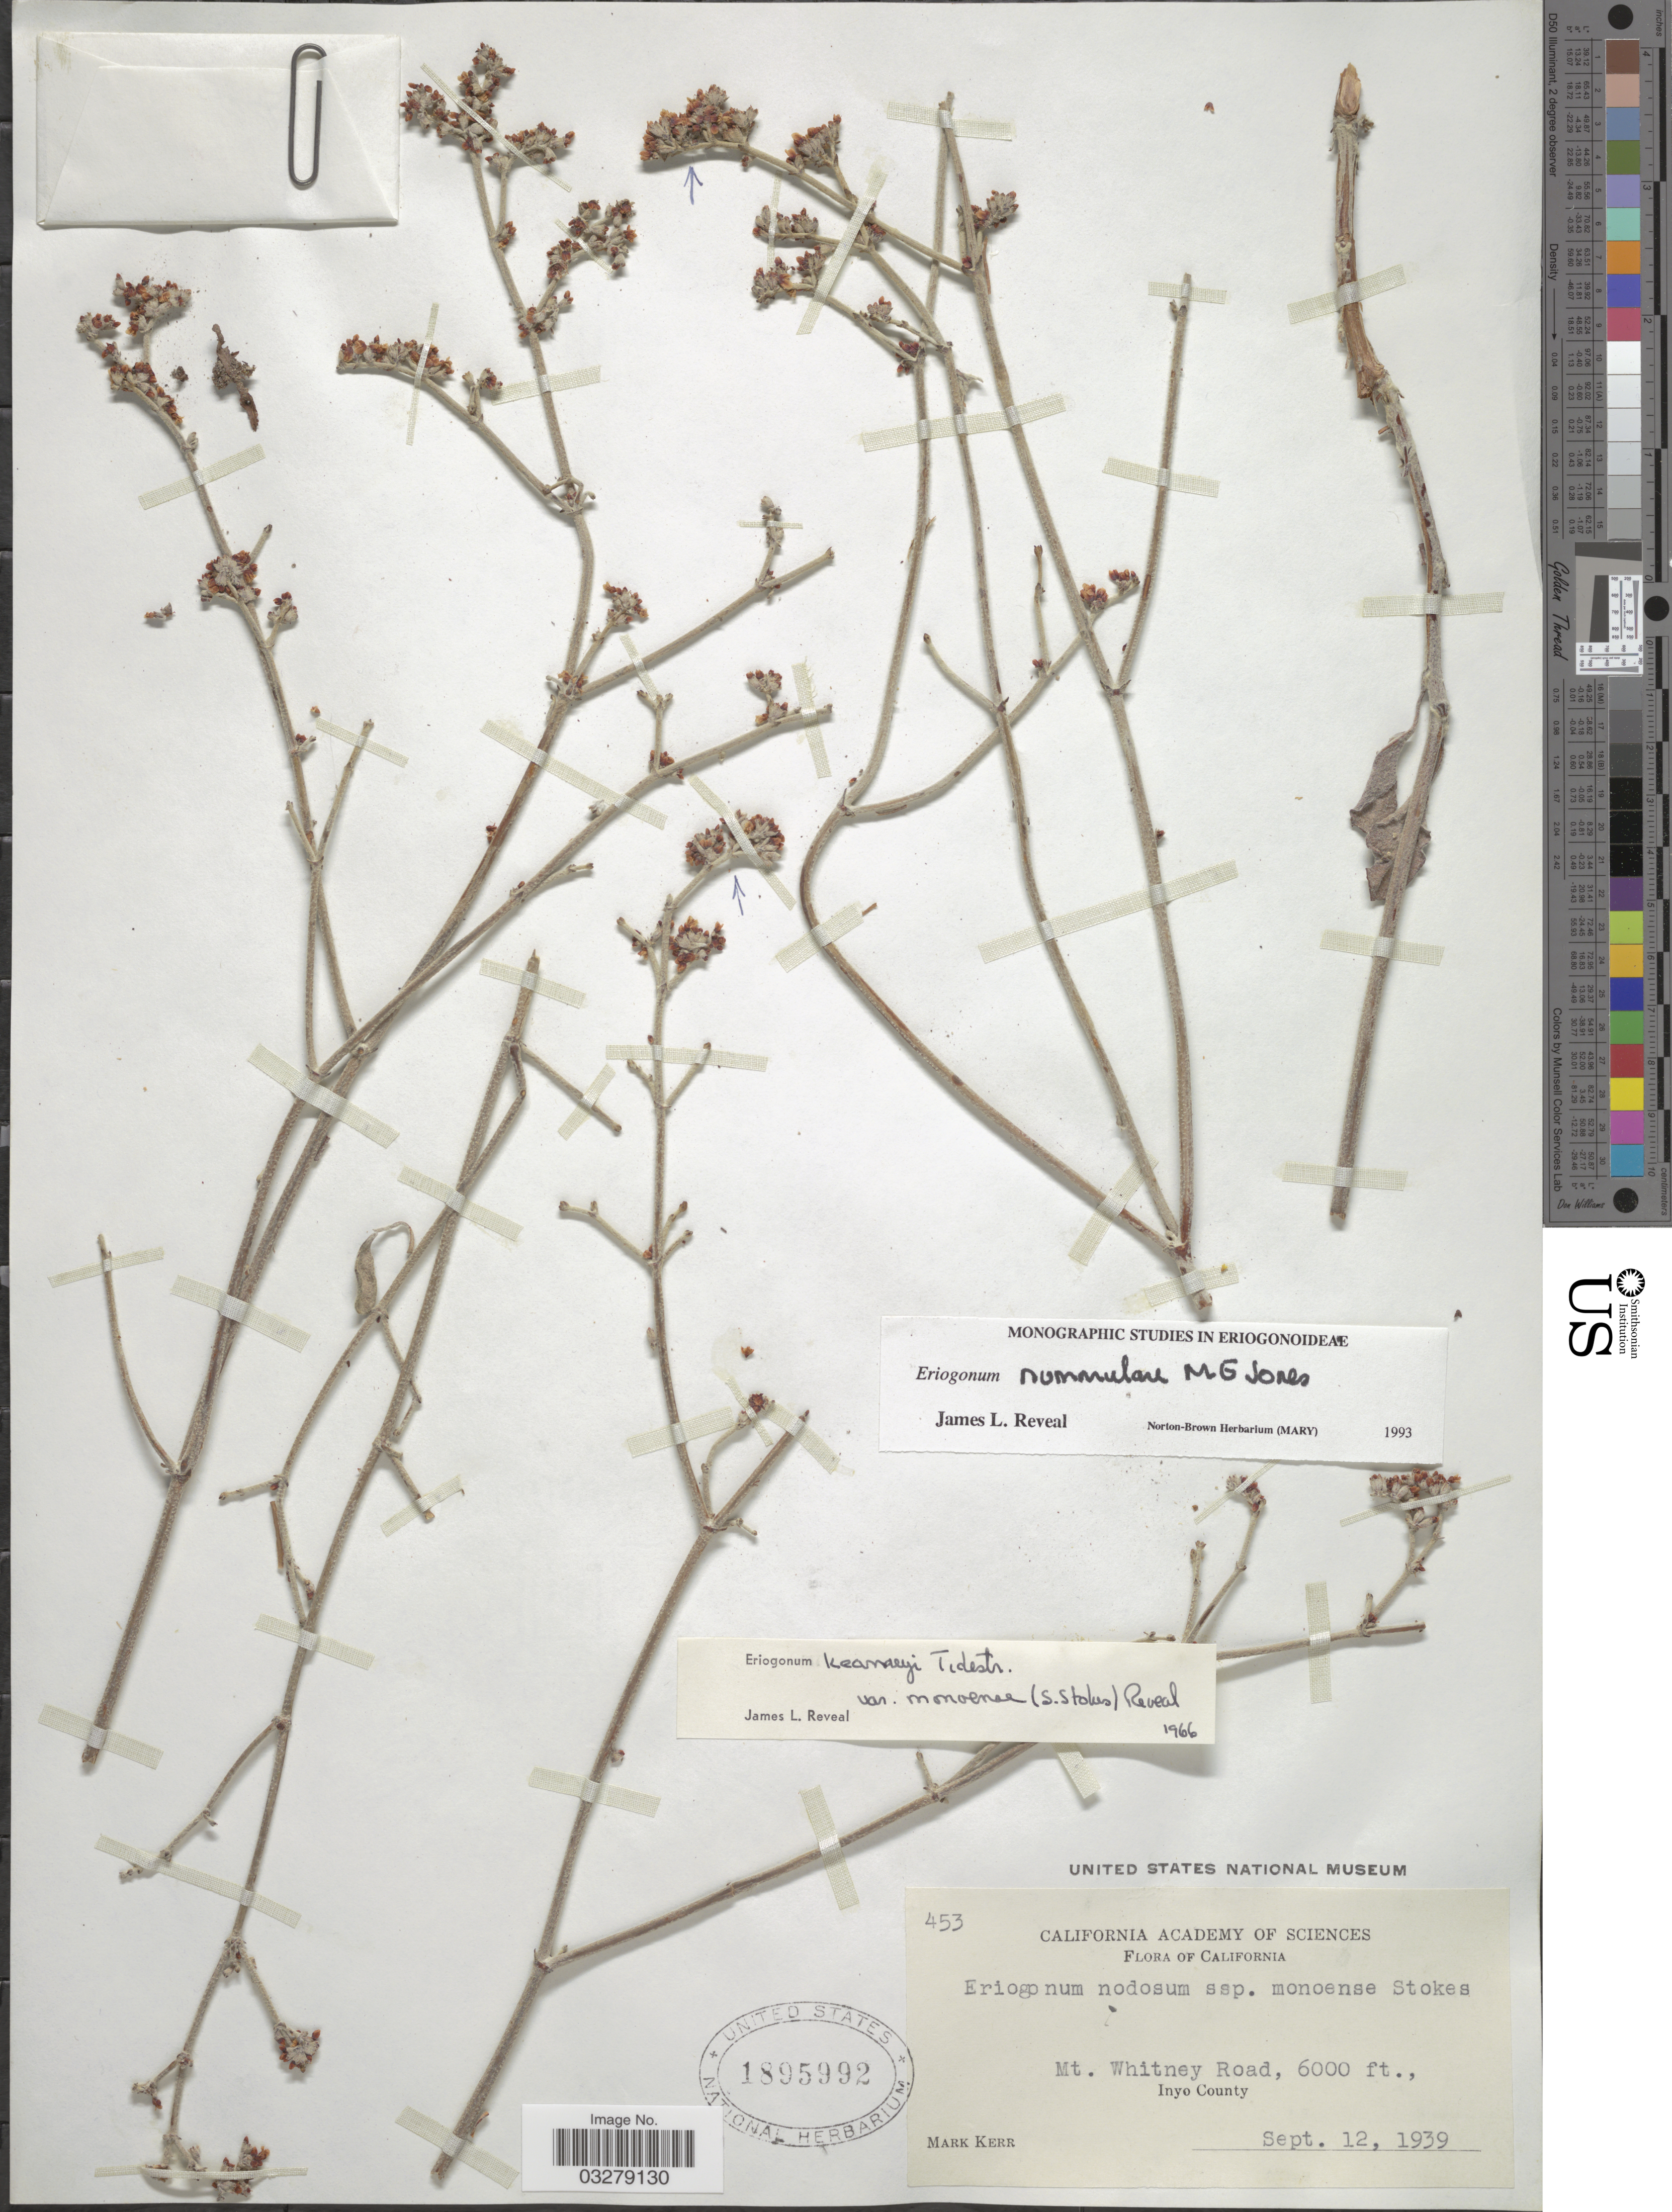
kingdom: Plantae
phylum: Tracheophyta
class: Magnoliopsida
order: Caryophyllales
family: Polygonaceae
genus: Eriogonum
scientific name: Eriogonum nummulare var. scapigerum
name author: M.E. Jones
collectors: M. Kerr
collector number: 453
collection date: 1939-09-12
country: United States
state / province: California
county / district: Inyo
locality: Mt. Whitney Road. Inyo County.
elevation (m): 1829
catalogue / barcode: US 1895992